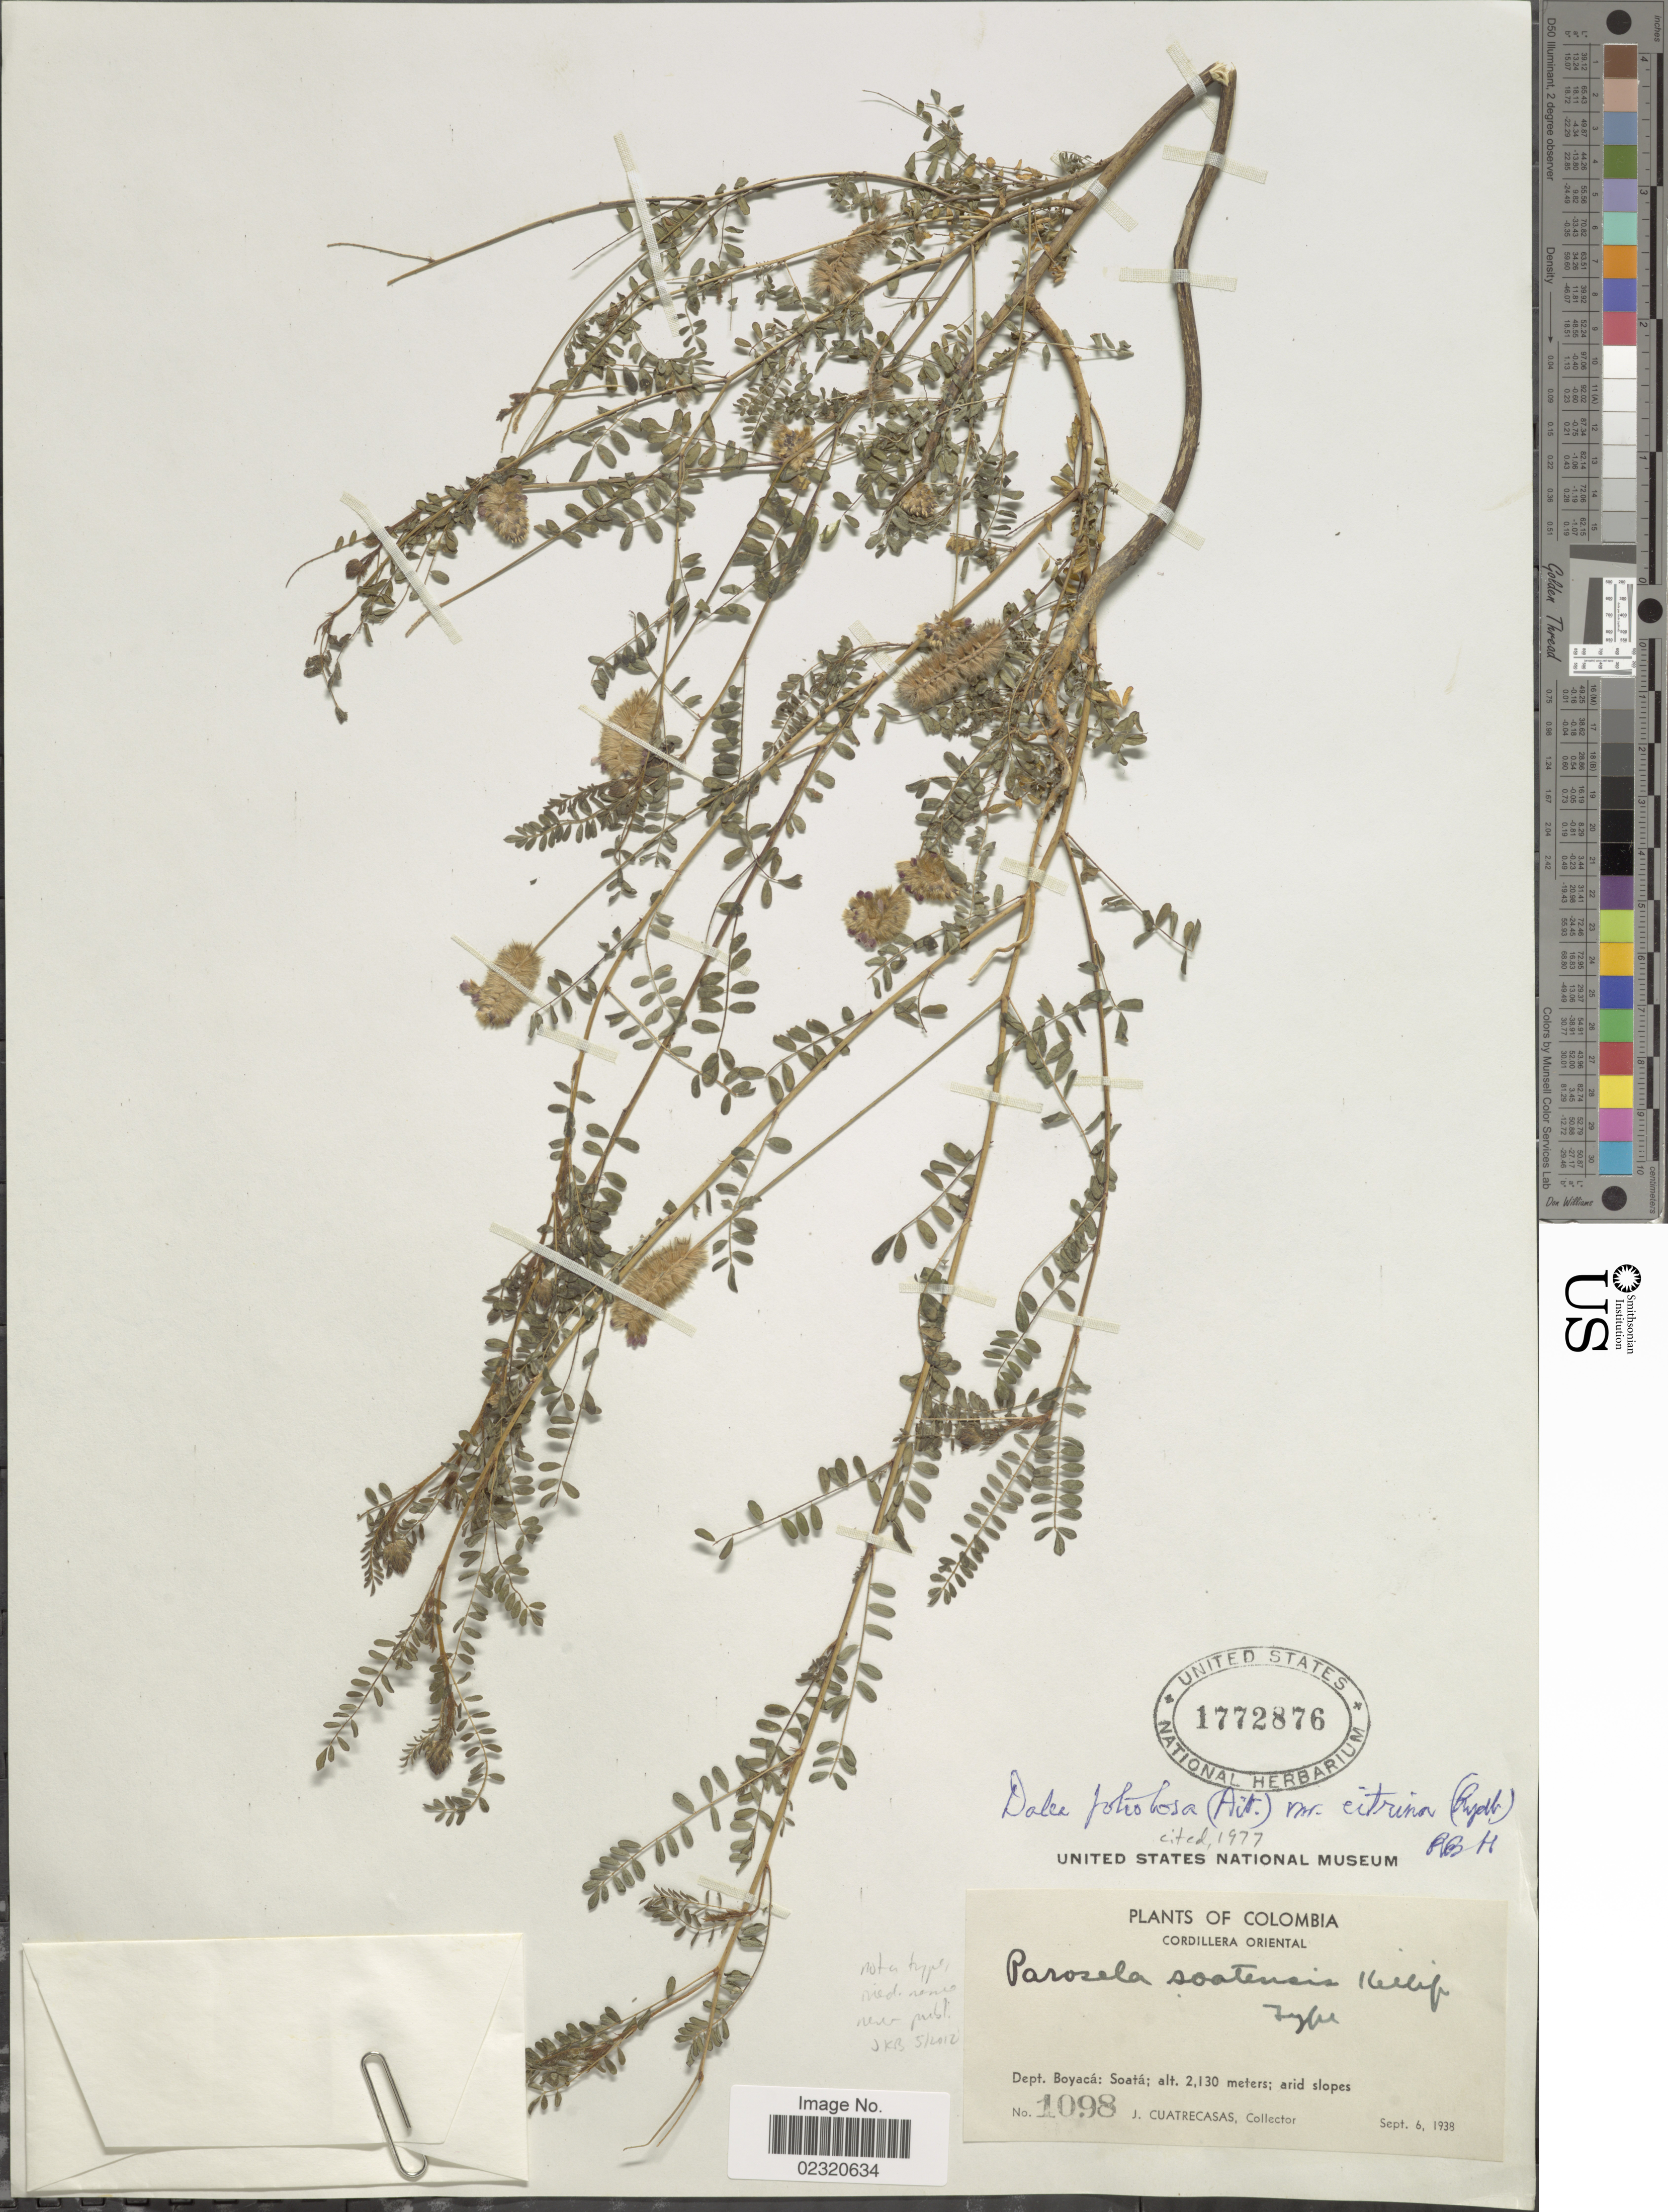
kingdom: Plantae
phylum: Tracheophyta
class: Magnoliopsida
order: Fabales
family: Fabaceae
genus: Dalea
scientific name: Dalea foliolosa var. citrina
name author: (Aiton) Barneby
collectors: J. Cuatrecasas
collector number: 1098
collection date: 1938-09-06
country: Colombia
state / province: Boyacá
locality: Cordillera Oriental, Soata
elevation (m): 2130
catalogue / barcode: US 1772876